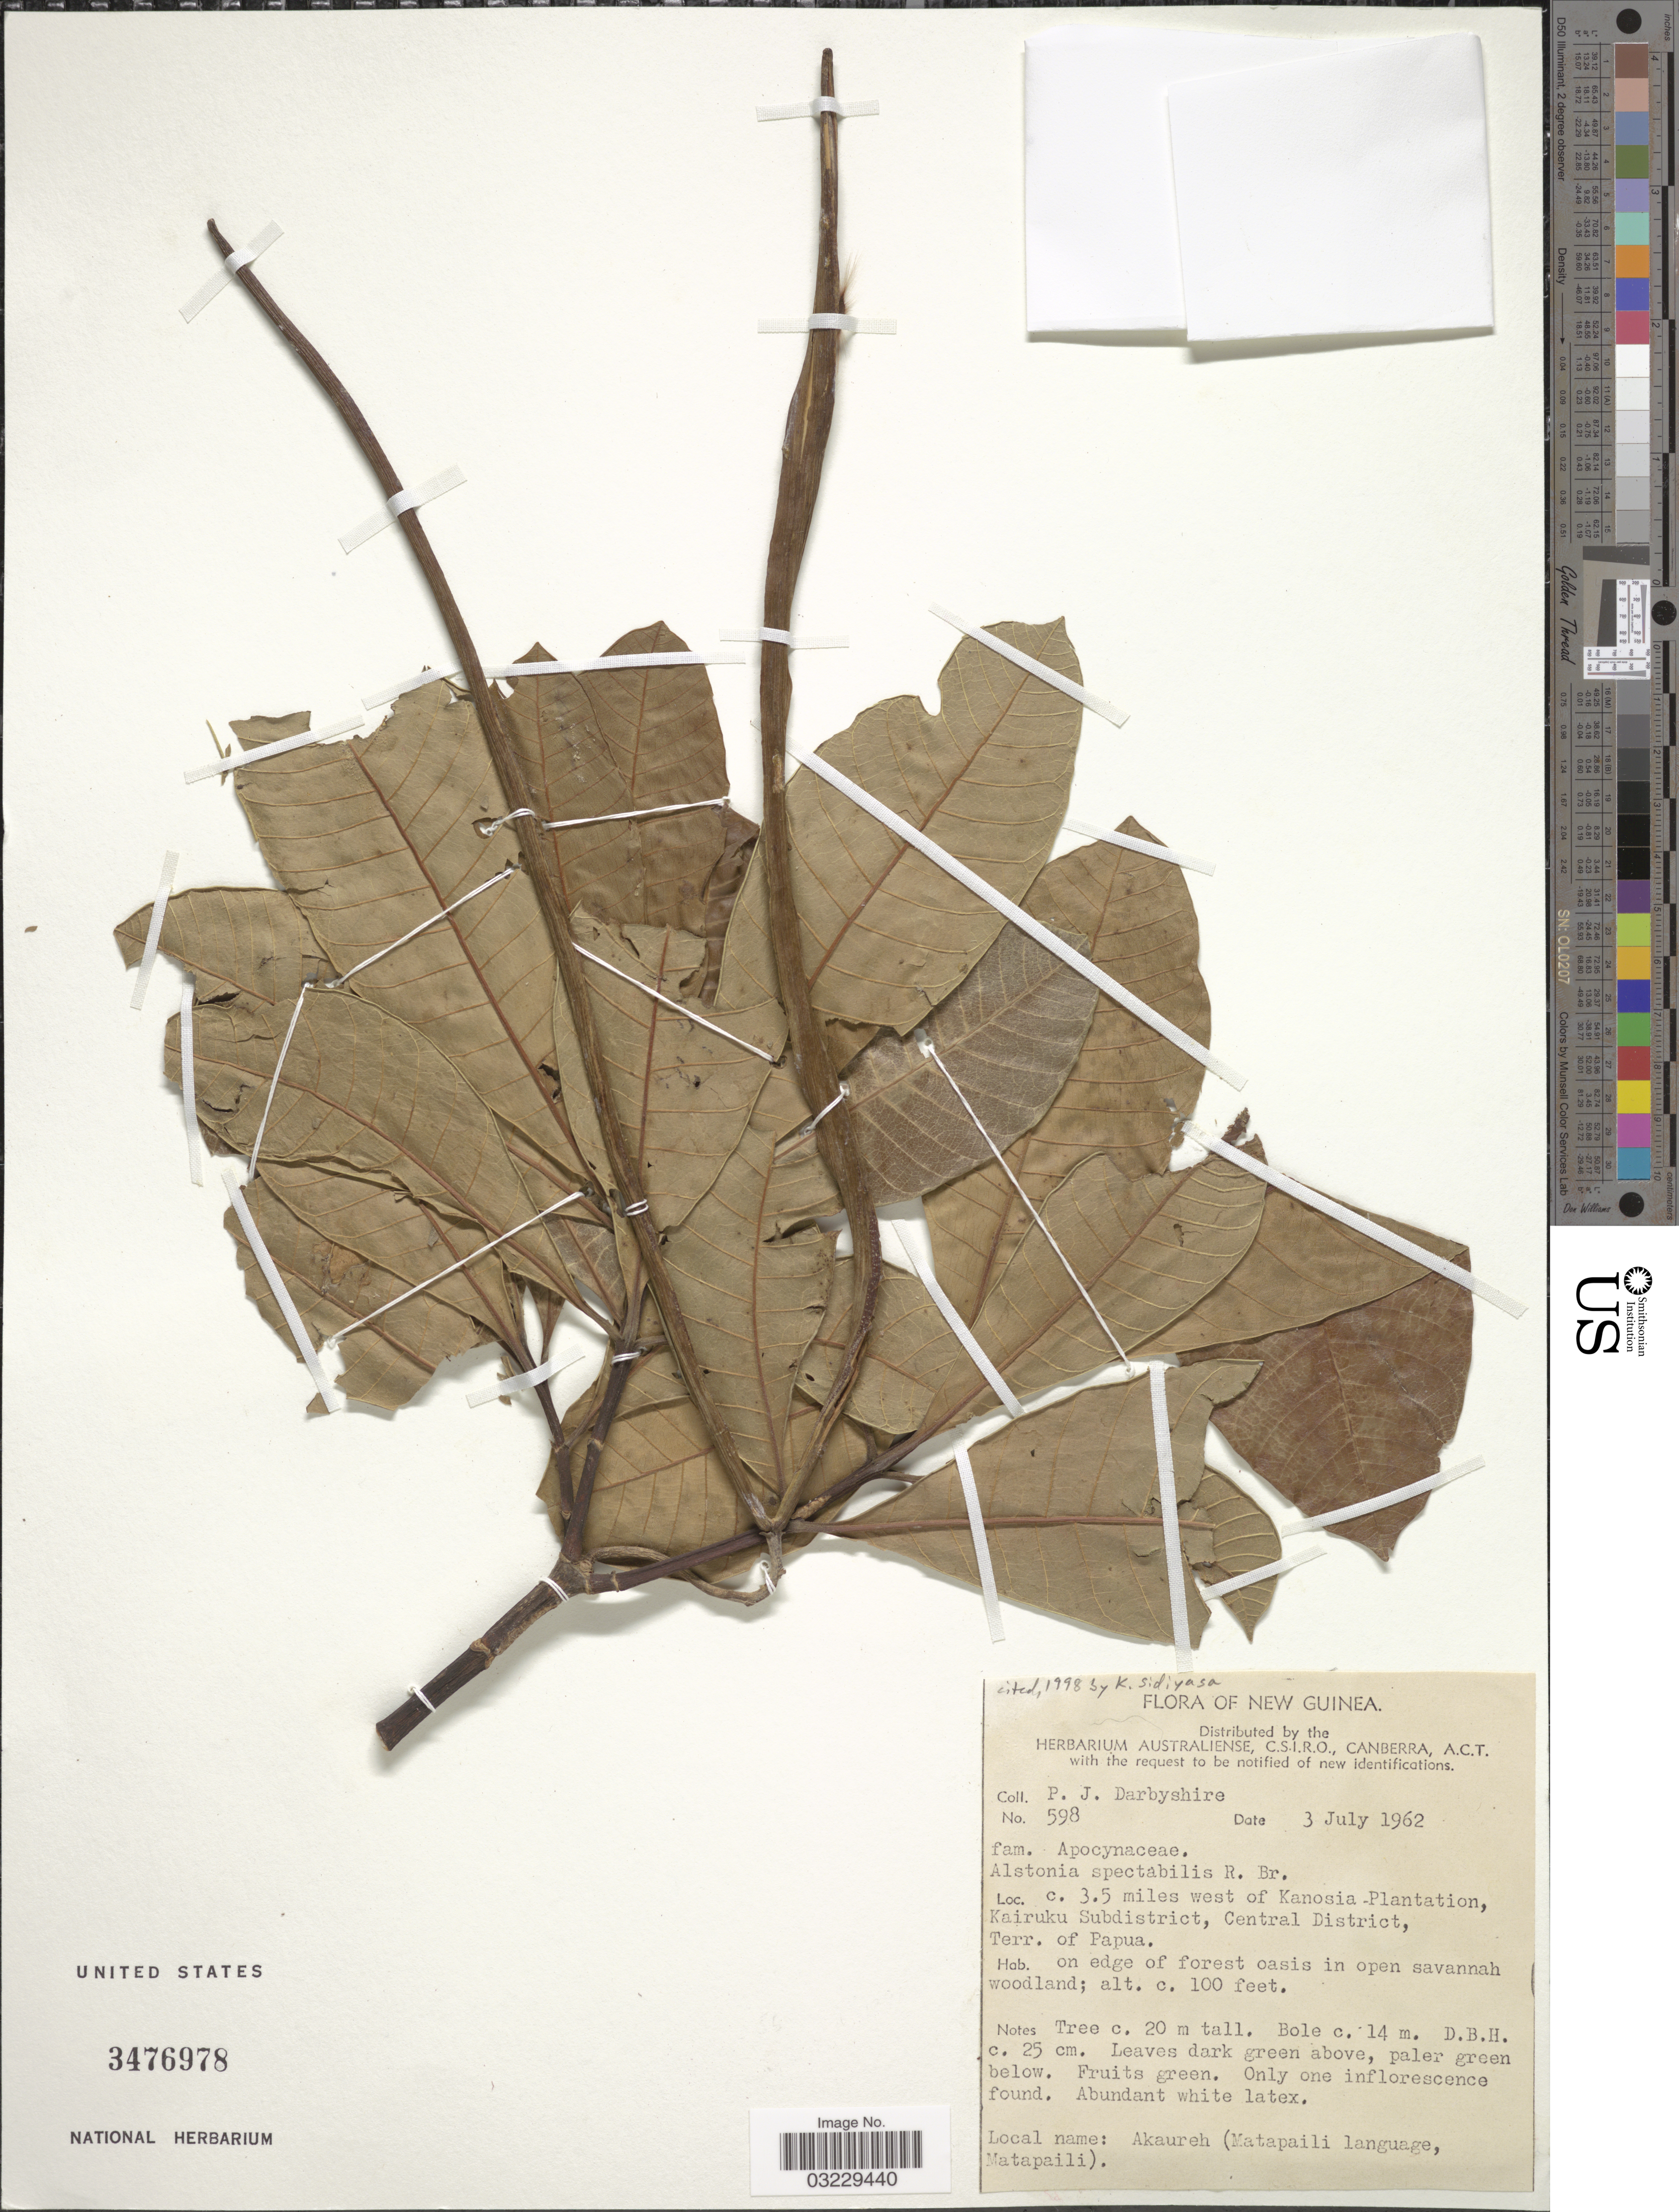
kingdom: Plantae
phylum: Tracheophyta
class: Magnoliopsida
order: Gentianales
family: Apocynaceae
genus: Alstonia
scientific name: Alstonia spectabilis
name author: R. Br.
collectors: P. Darbyshire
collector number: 598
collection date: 1962-07-03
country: Papua New Guinea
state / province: Central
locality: New Guinea, c. 3.5 miles west of Kanosia Plantation, Kairuku Subdistrict, Central District, Terr. of Papua.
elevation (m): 30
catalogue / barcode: US 3476978